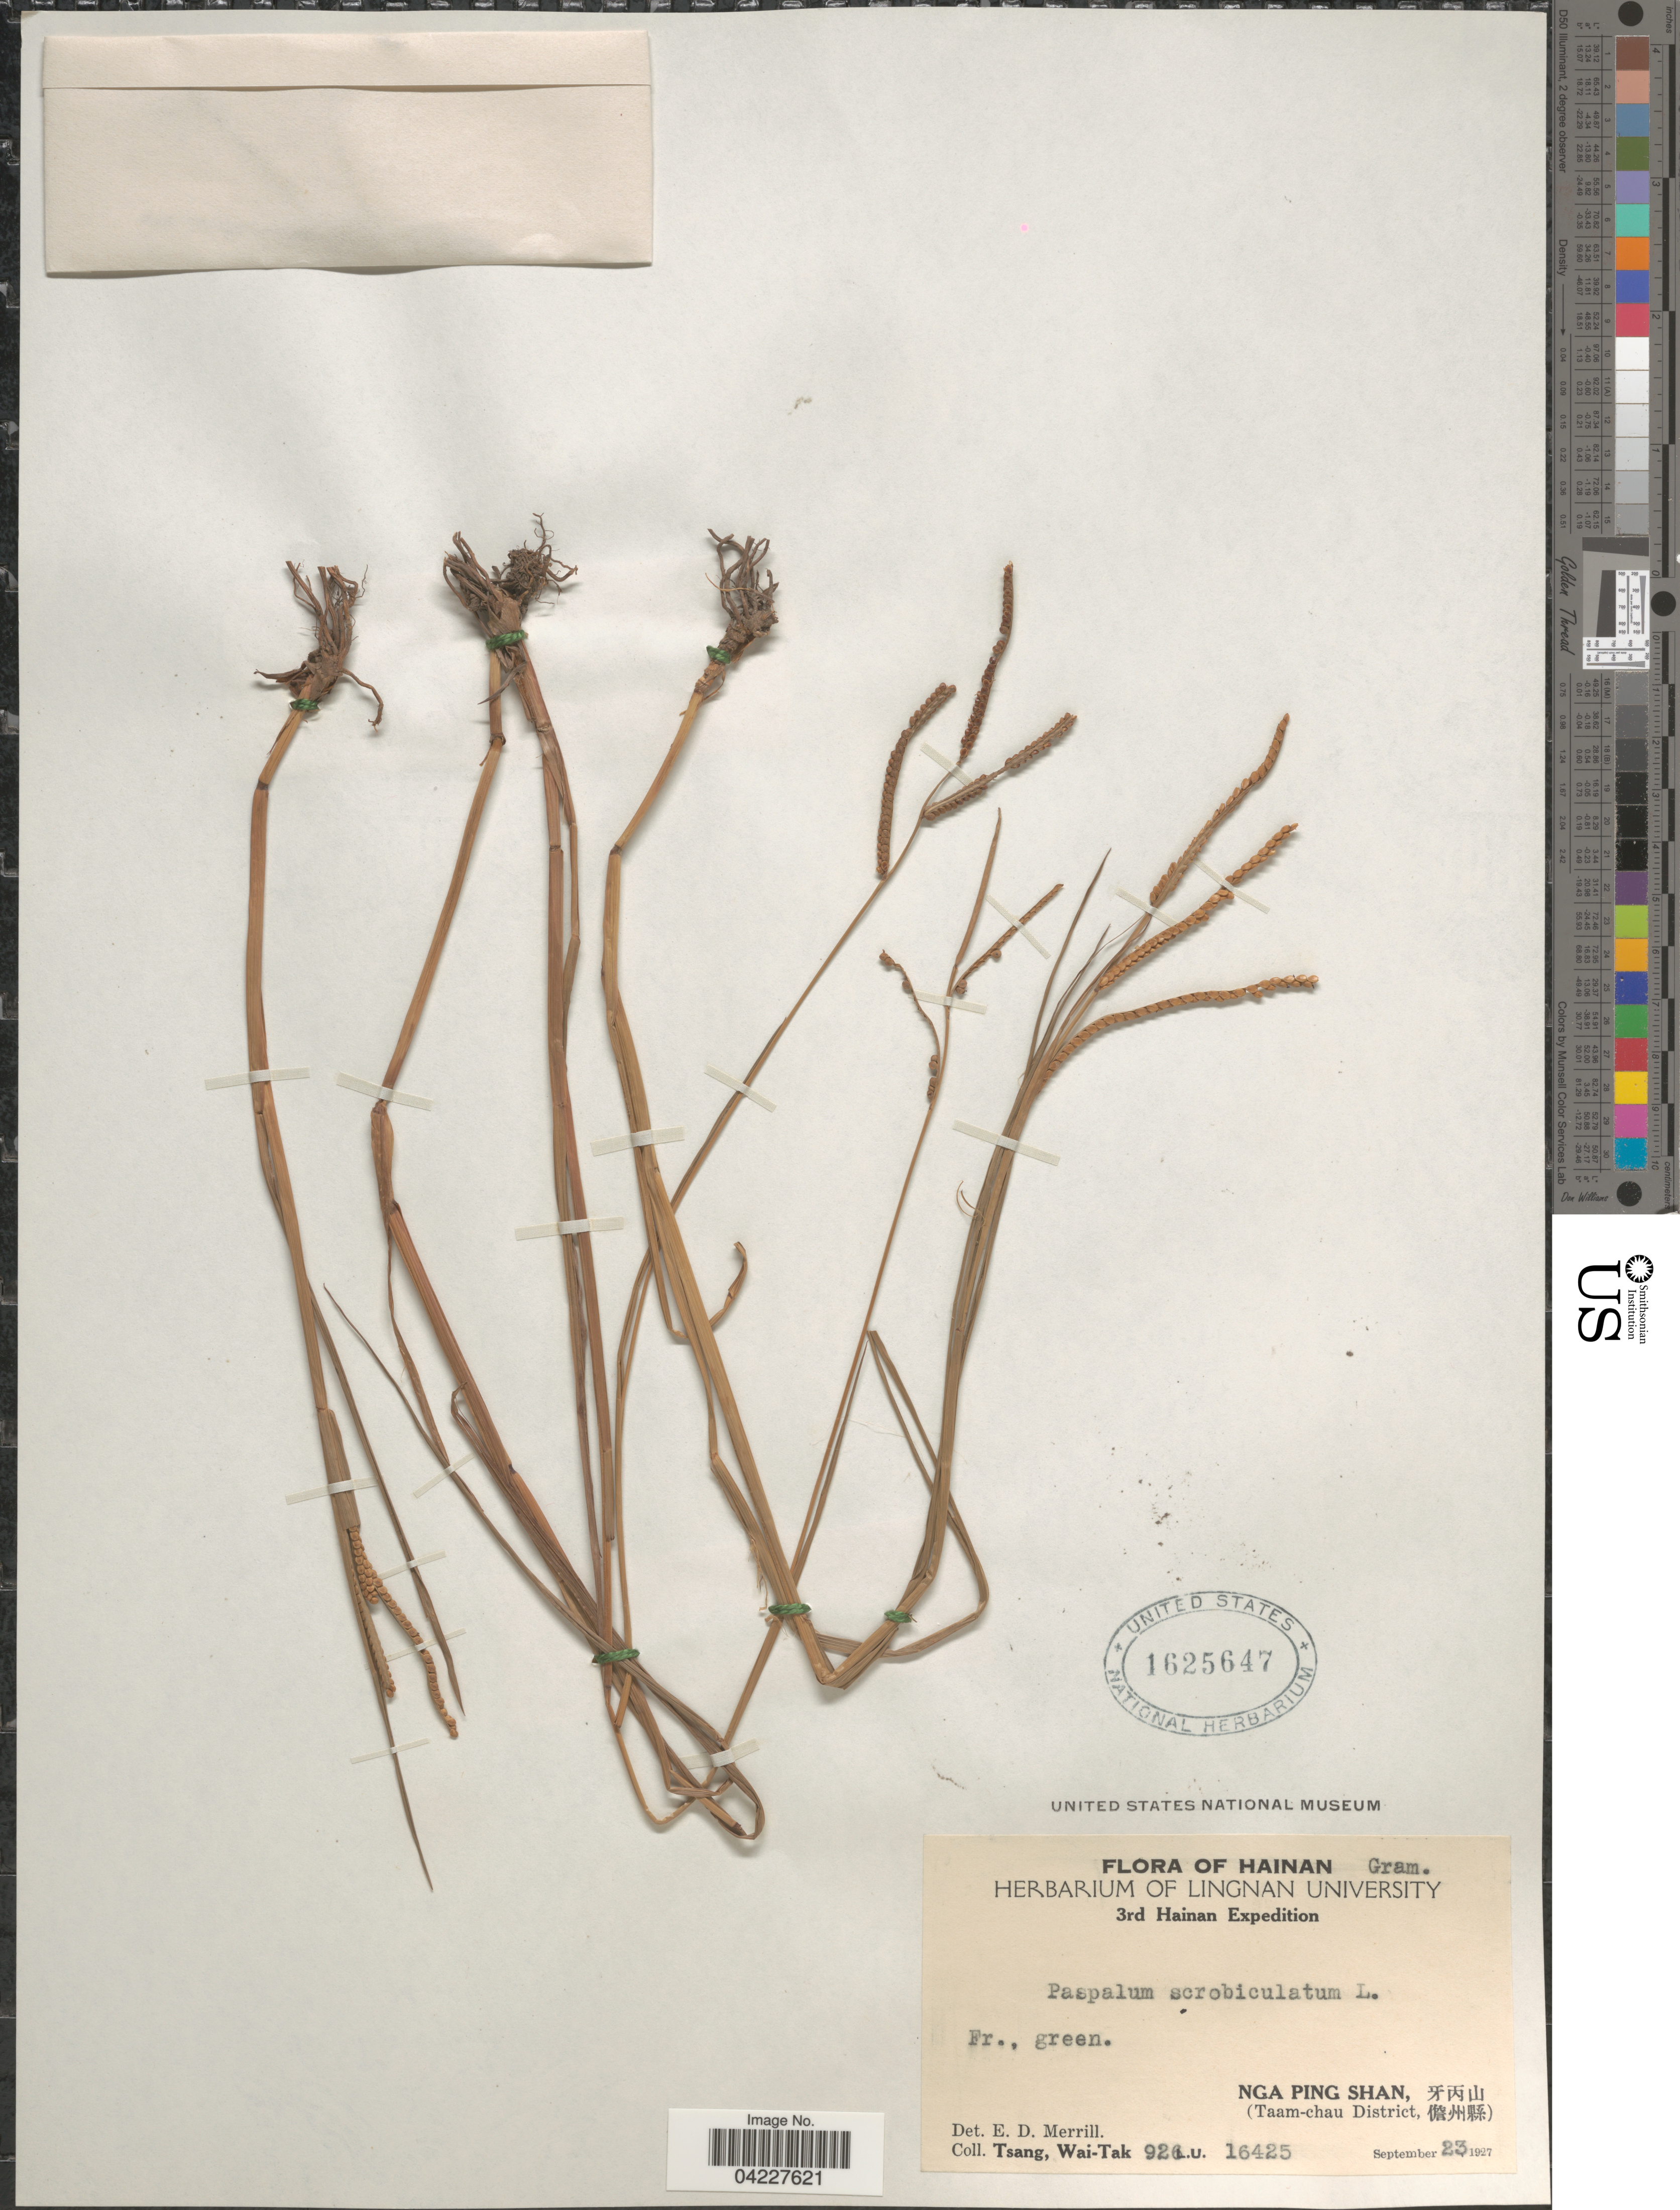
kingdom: Plantae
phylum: Tracheophyta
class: Liliopsida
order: Poales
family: Poaceae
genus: Paspalum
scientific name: Paspalum scrobiculatum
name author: L.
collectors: W. T. Tsang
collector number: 926L.U.16425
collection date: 1927-09-23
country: China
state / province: Hainan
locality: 3rd Hainan Expedition. Nga Ping Shan, X. (Taam-chau District, X).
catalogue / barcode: US 1625647